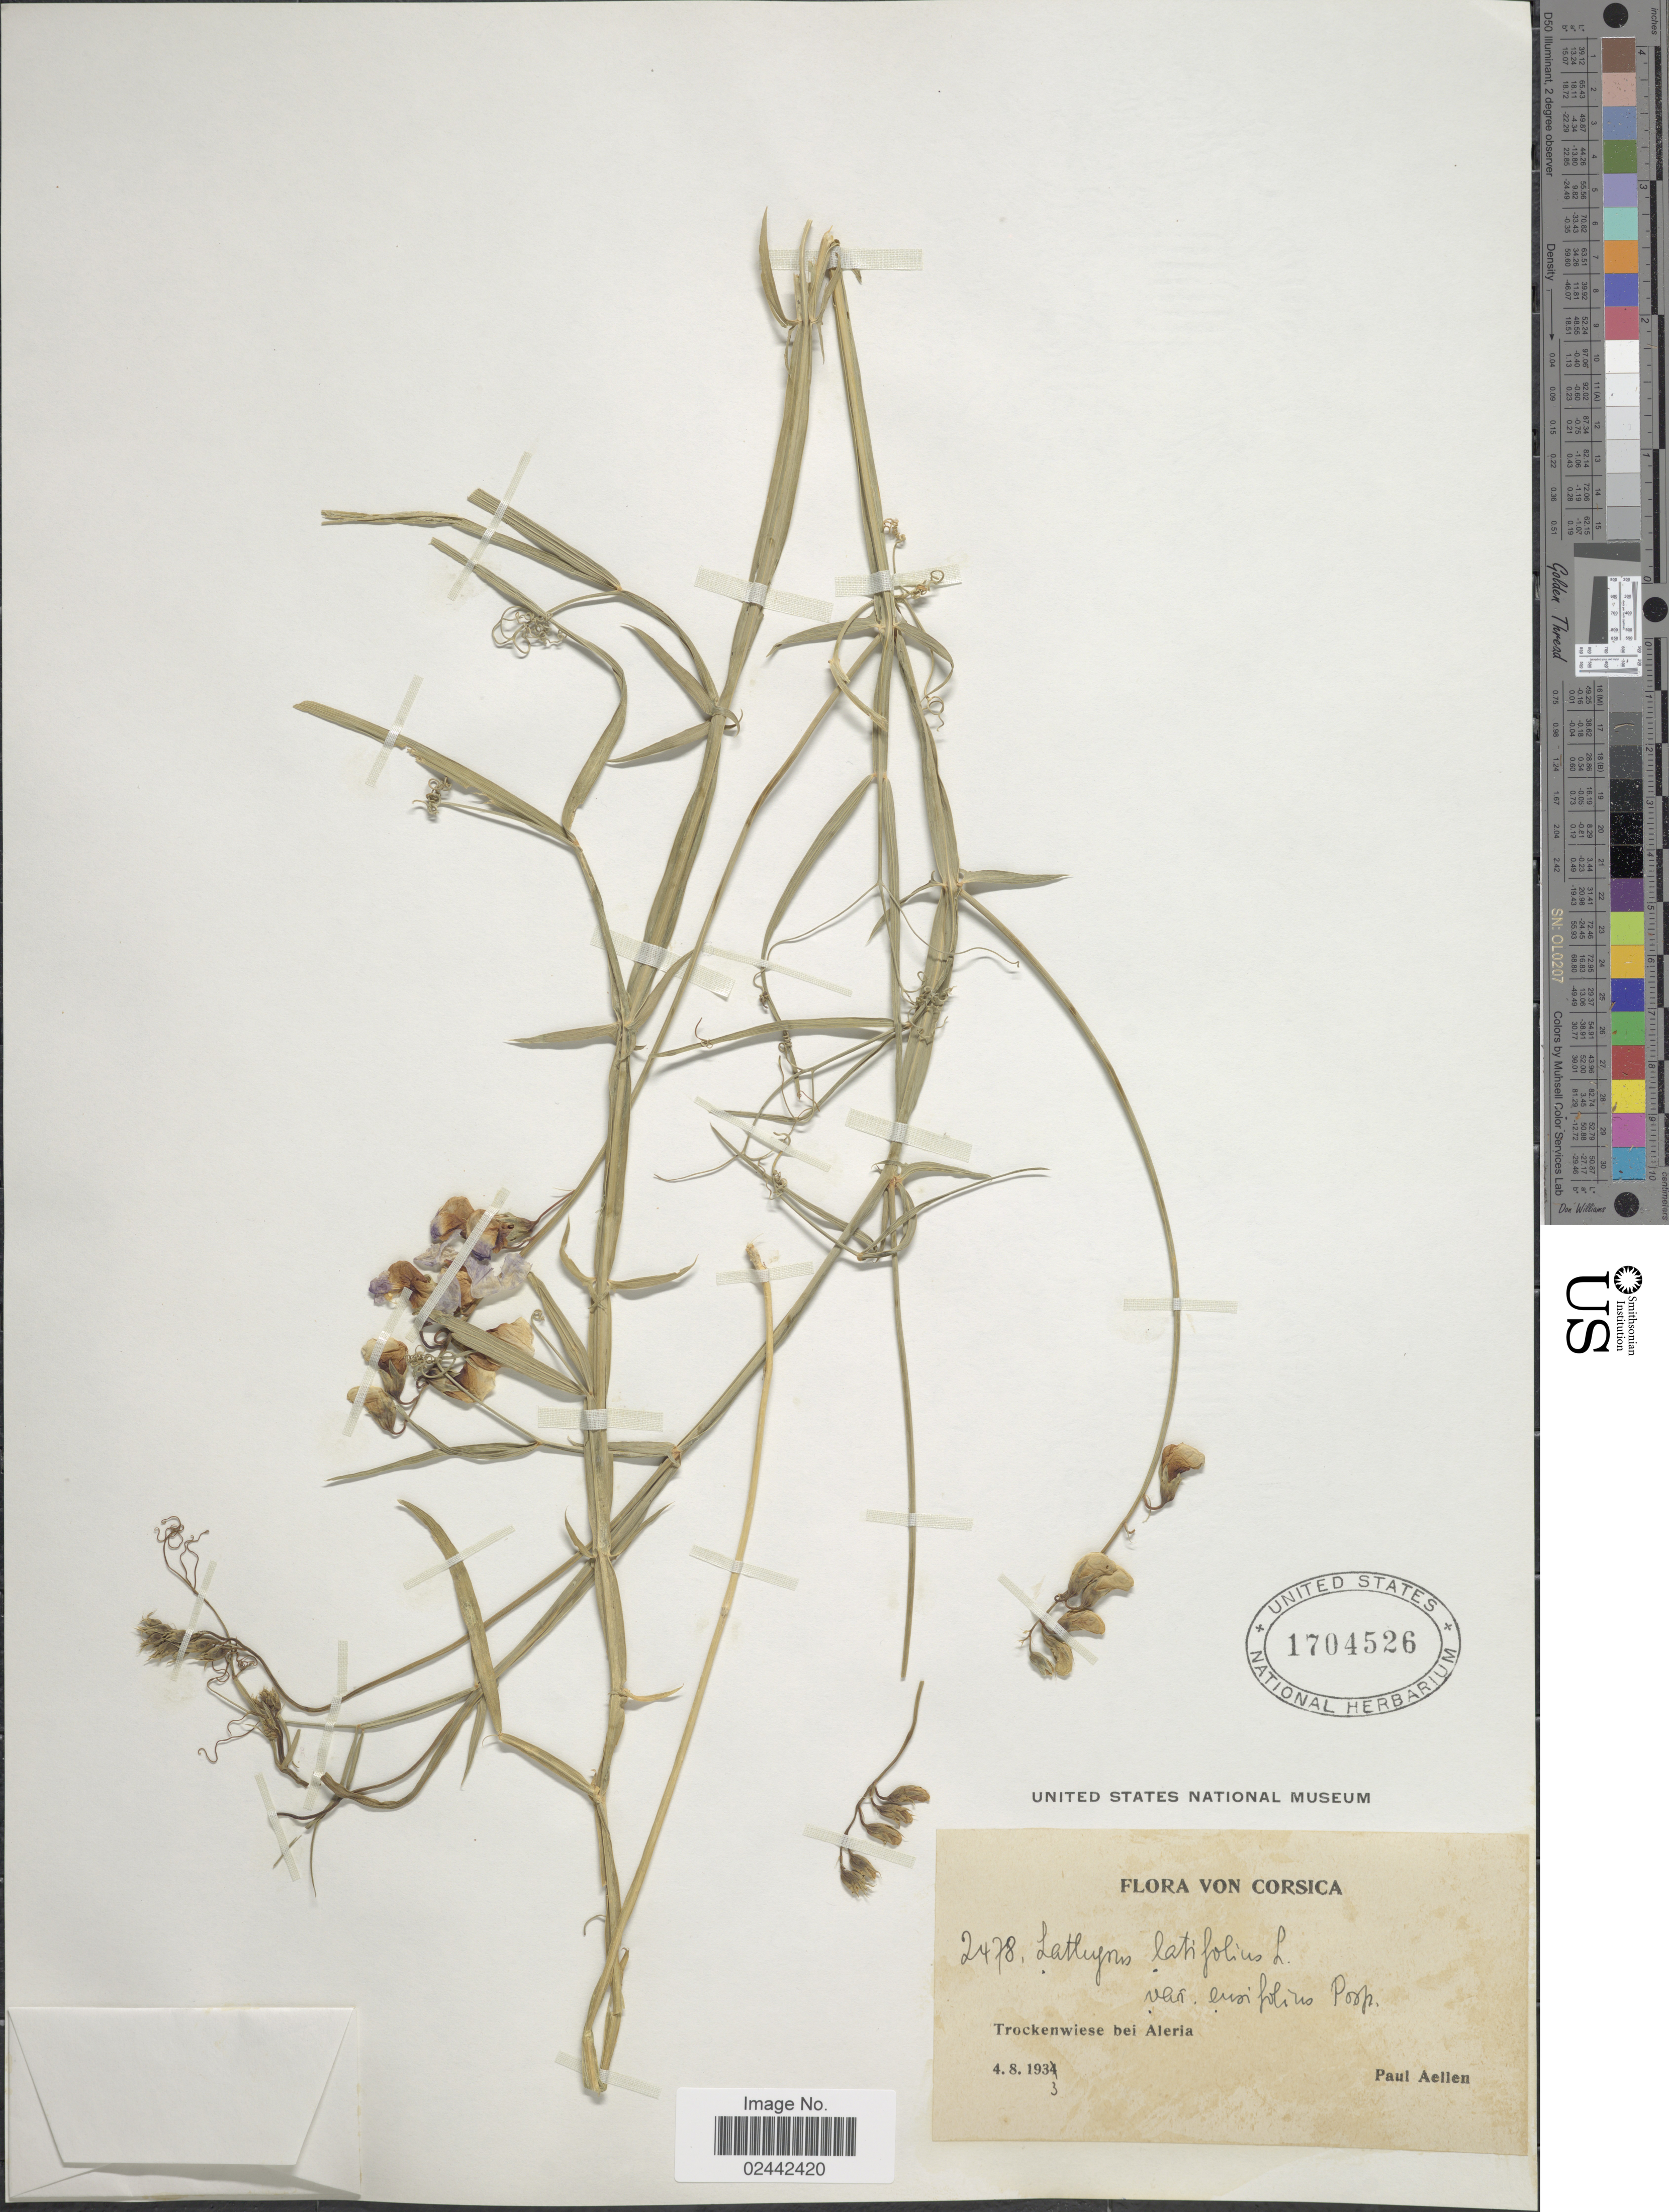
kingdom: Plantae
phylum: Tracheophyta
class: Magnoliopsida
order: Fabales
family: Fabaceae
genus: Lathyrus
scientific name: Lathyrus latifolius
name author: L.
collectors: P. Aellen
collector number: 2478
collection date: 1933-08-04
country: France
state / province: Corsica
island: Corse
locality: Corsica. Trockenwiese beo Aleria.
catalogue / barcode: US 1704526